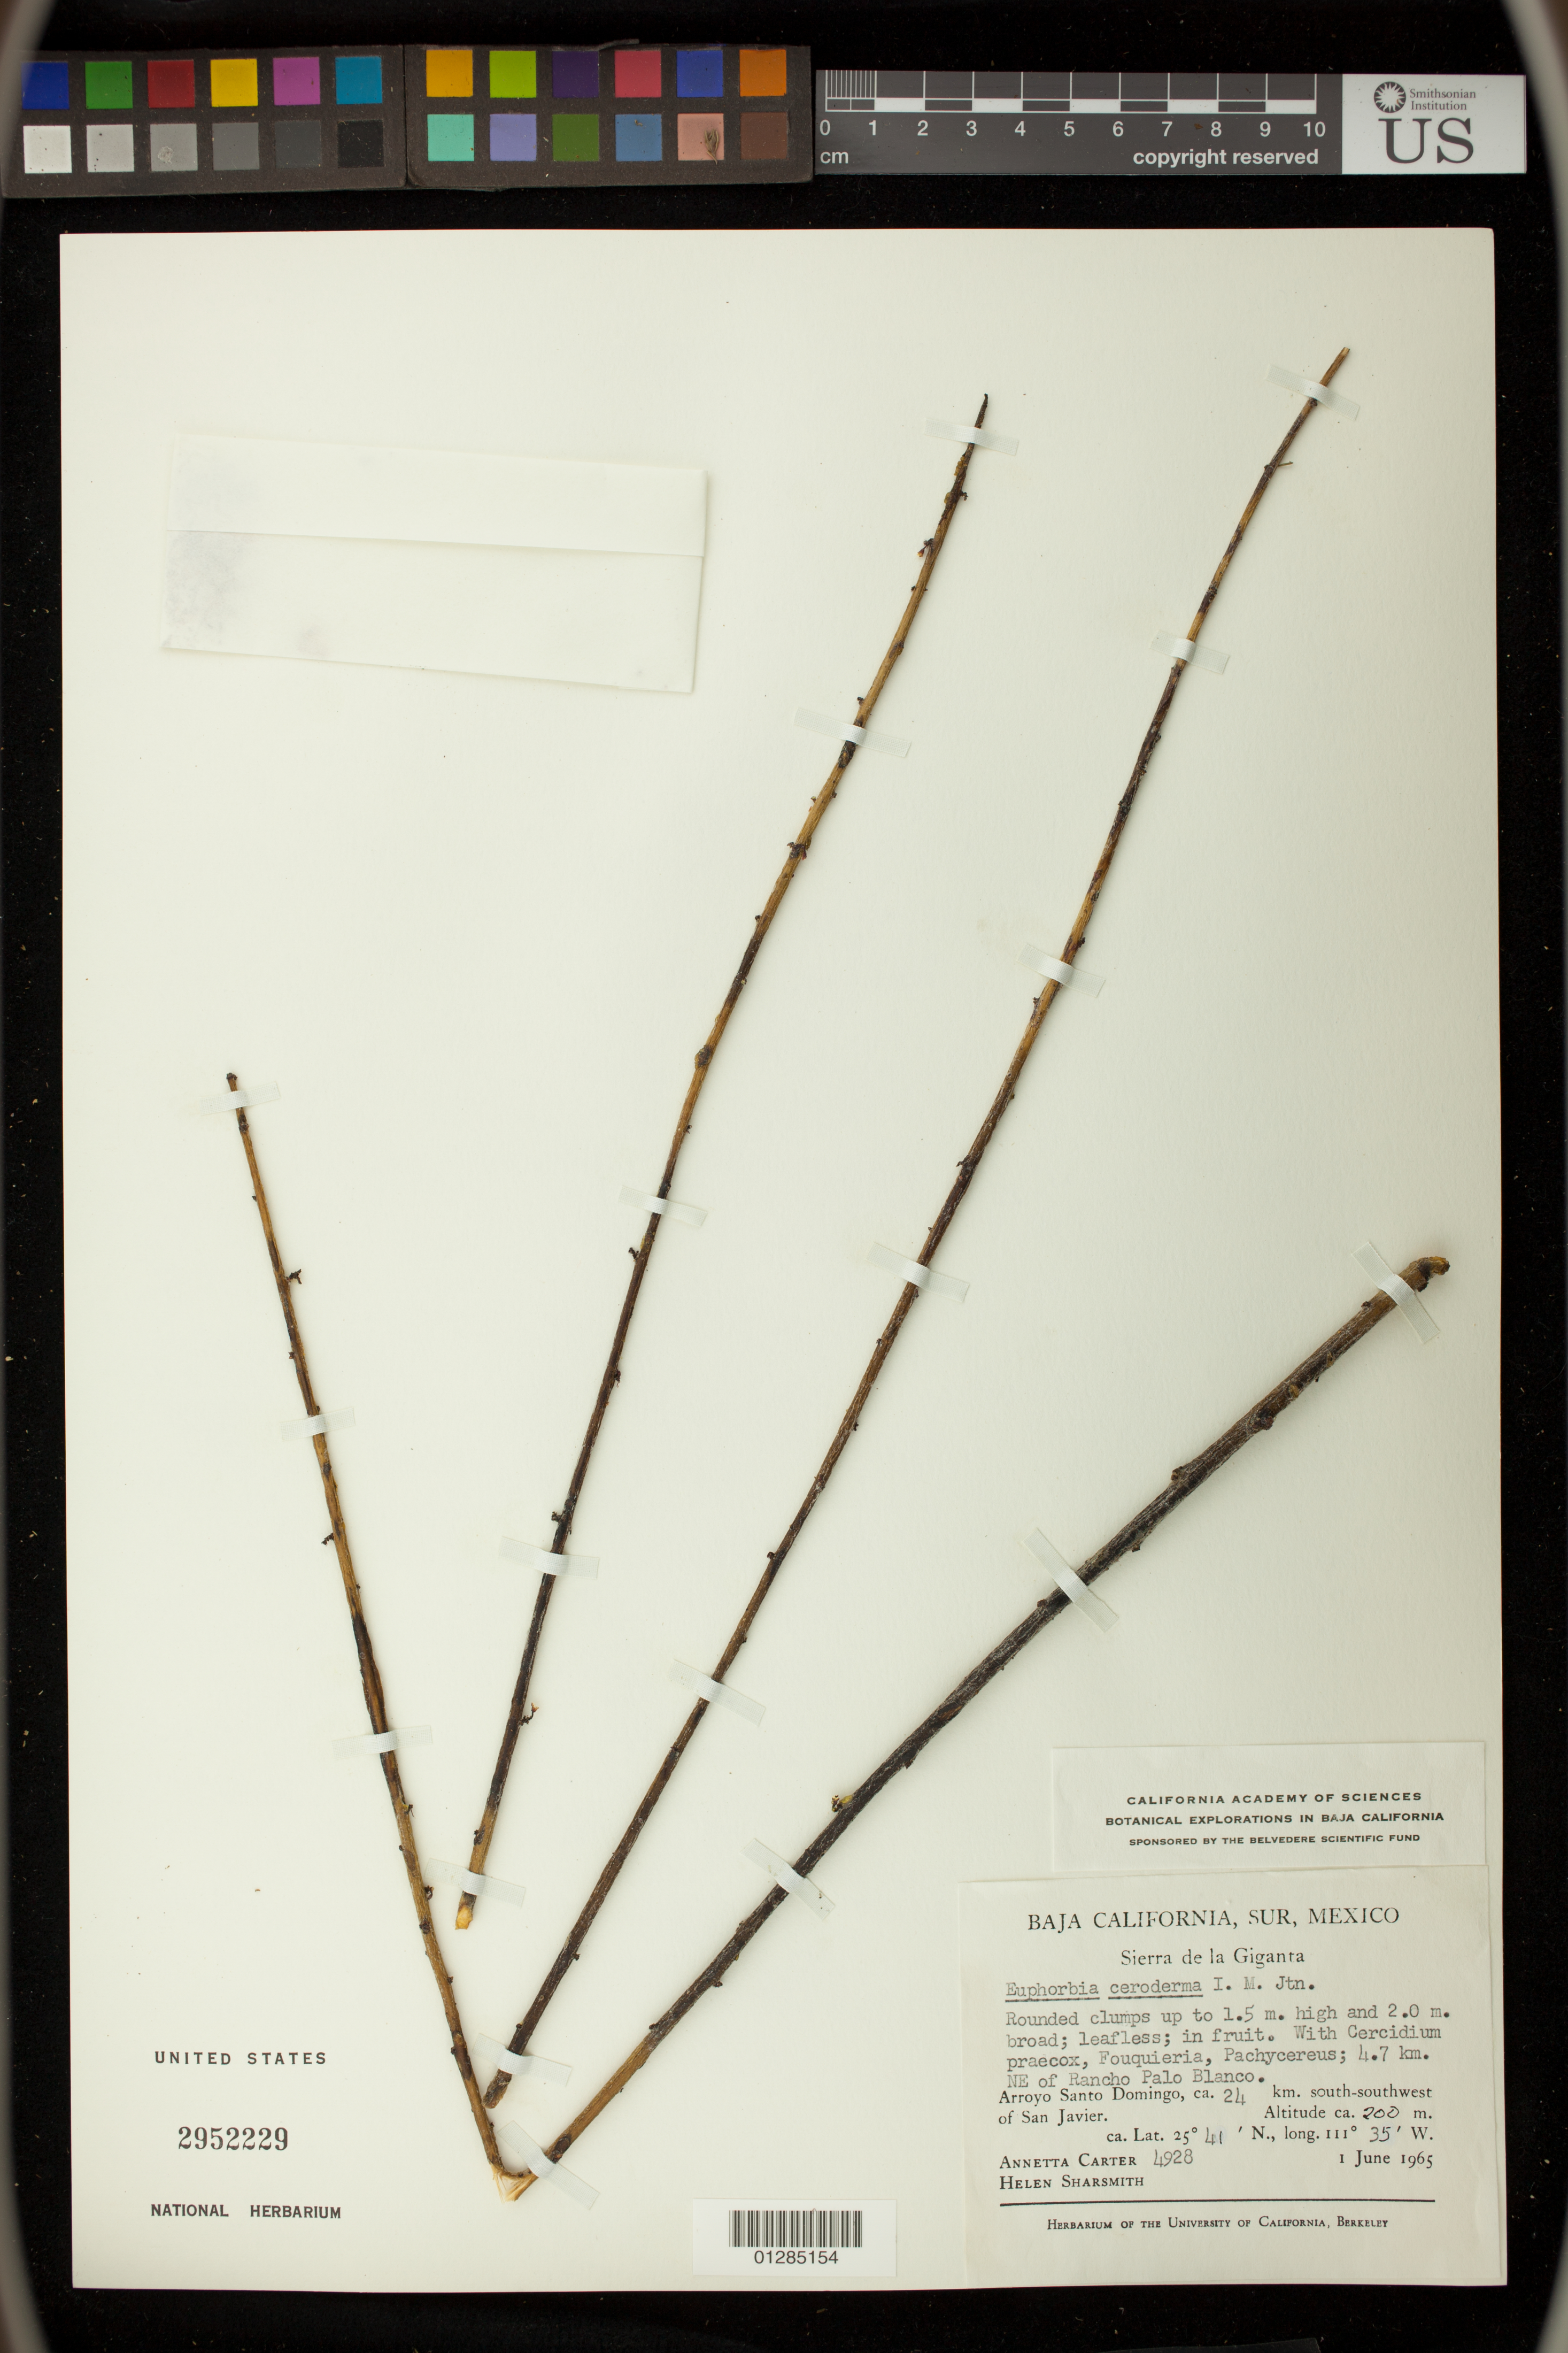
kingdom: Plantae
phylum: Tracheophyta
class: Magnoliopsida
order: Malpighiales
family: Euphorbiaceae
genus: Euphorbia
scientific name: Euphorbia ceroderma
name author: I.M. Johnst.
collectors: A. M. Carter & H. Sharsmith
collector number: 4928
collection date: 1965-06-01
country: Mexico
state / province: Baja California Sur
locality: Sierra de la Giganta; 4.7 km. NE of Rancho Palo Blanco; Arroyo Santo Domingo, ca. 24 km. south-southwest of San Javier.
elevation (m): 200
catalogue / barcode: US 2952229